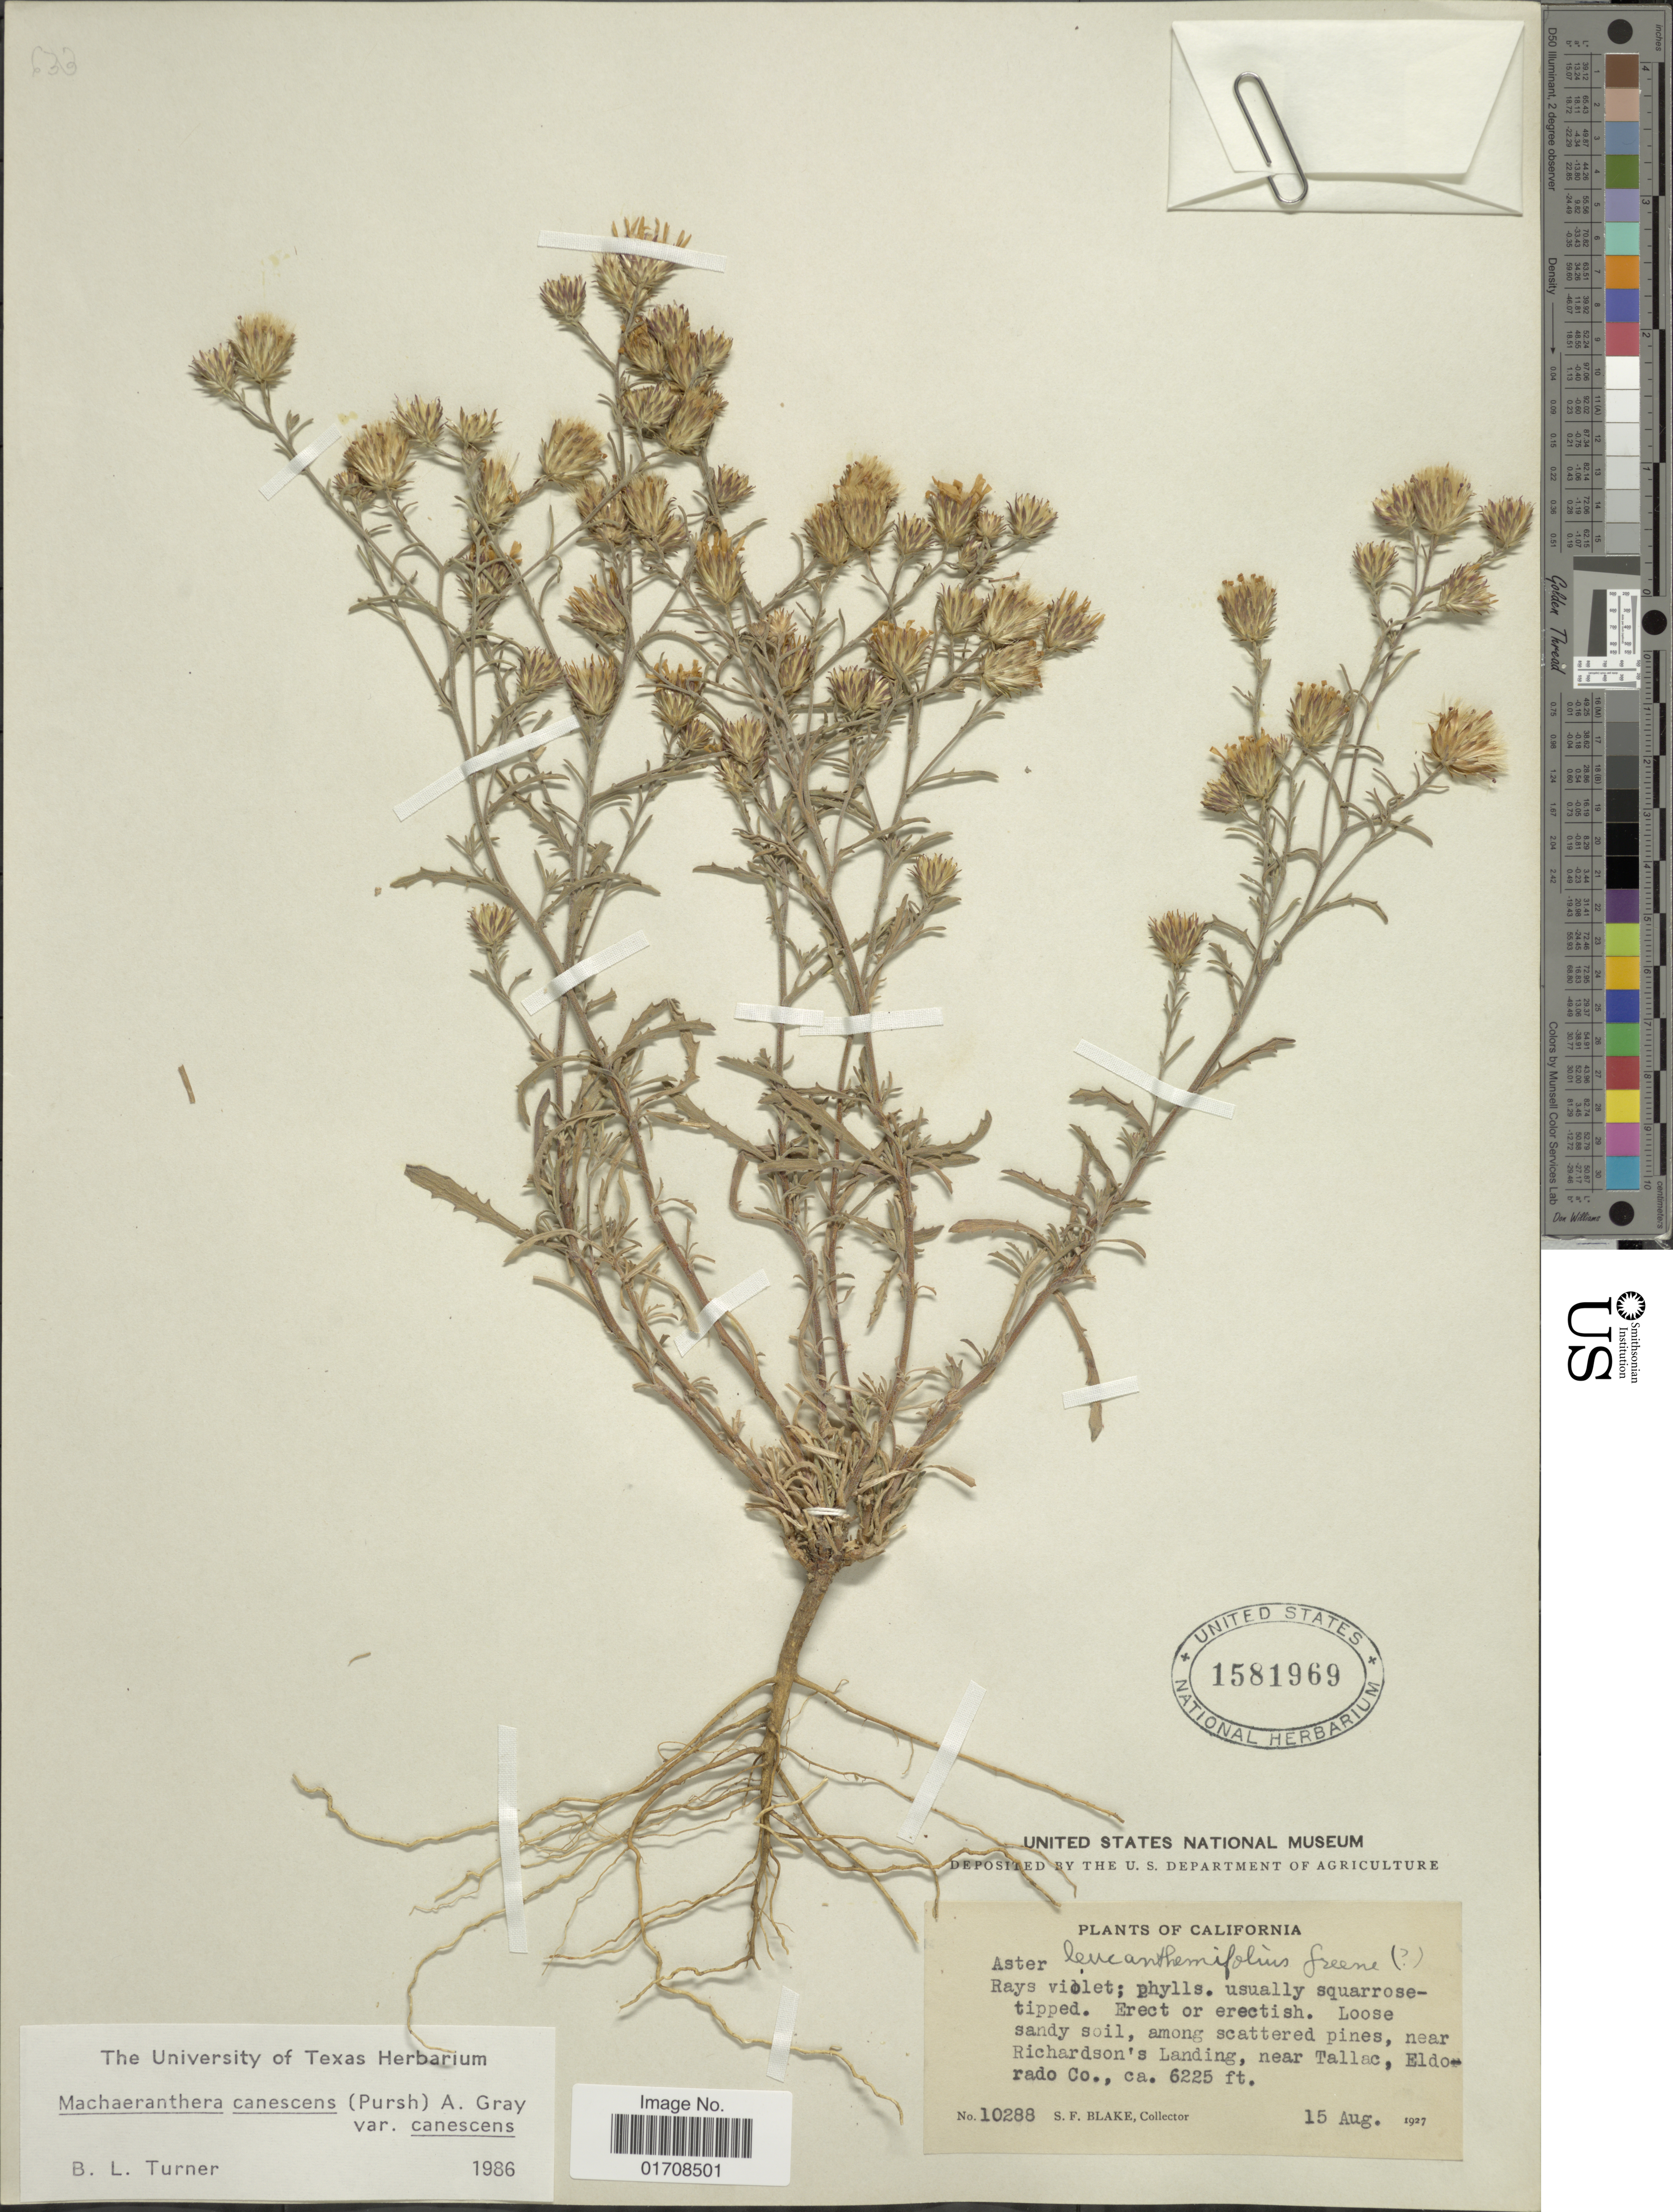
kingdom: Plantae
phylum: Tracheophyta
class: Magnoliopsida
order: Asterales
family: Asteraceae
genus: Machaeranthera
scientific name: Machaeranthera canescens var. canescens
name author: (Pursh) A. Gray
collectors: S. Blake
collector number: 10288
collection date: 1927-08-15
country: United States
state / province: California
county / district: El Dorado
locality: Near Richardson's Landing, near Tallac, Eldorado Co.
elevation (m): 1897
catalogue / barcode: US 1581969